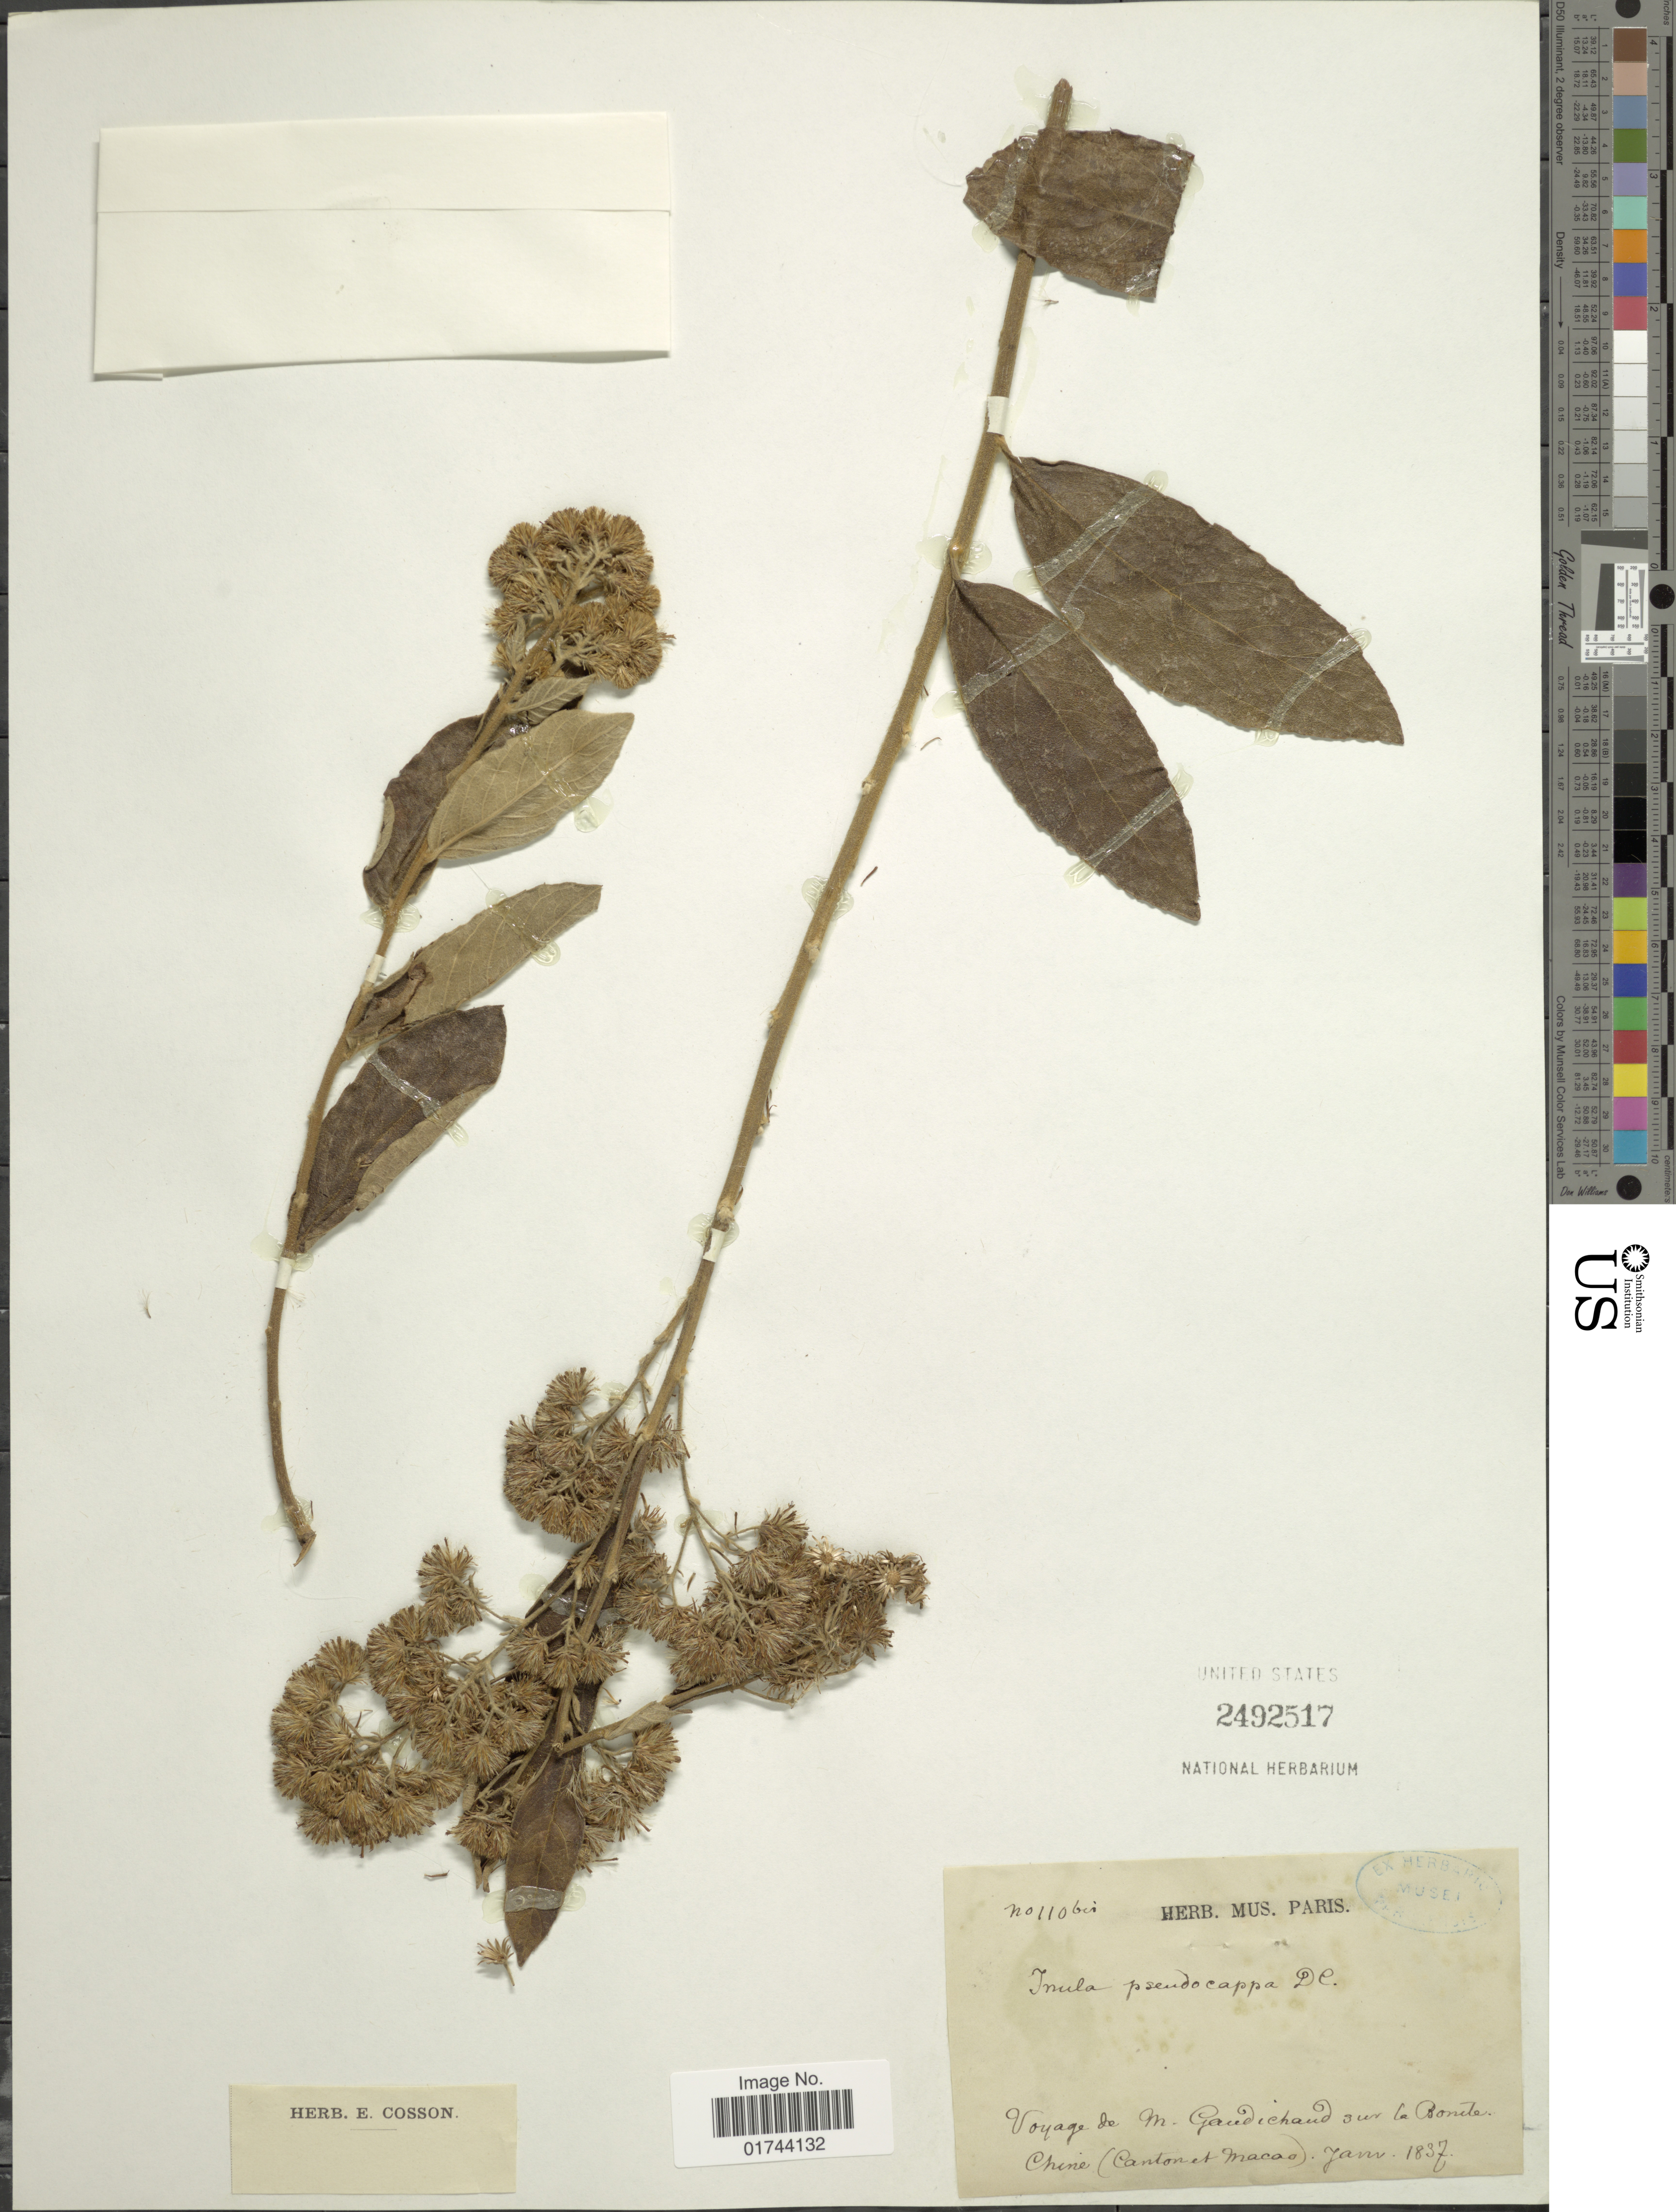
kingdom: Plantae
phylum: Tracheophyta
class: Magnoliopsida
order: Asterales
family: Asteraceae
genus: Inula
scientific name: Inula pseudocappa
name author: DC.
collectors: -. Gaudichaud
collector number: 1106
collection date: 1837-01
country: China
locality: Chine (Cantonet Macao)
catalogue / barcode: US 2492517